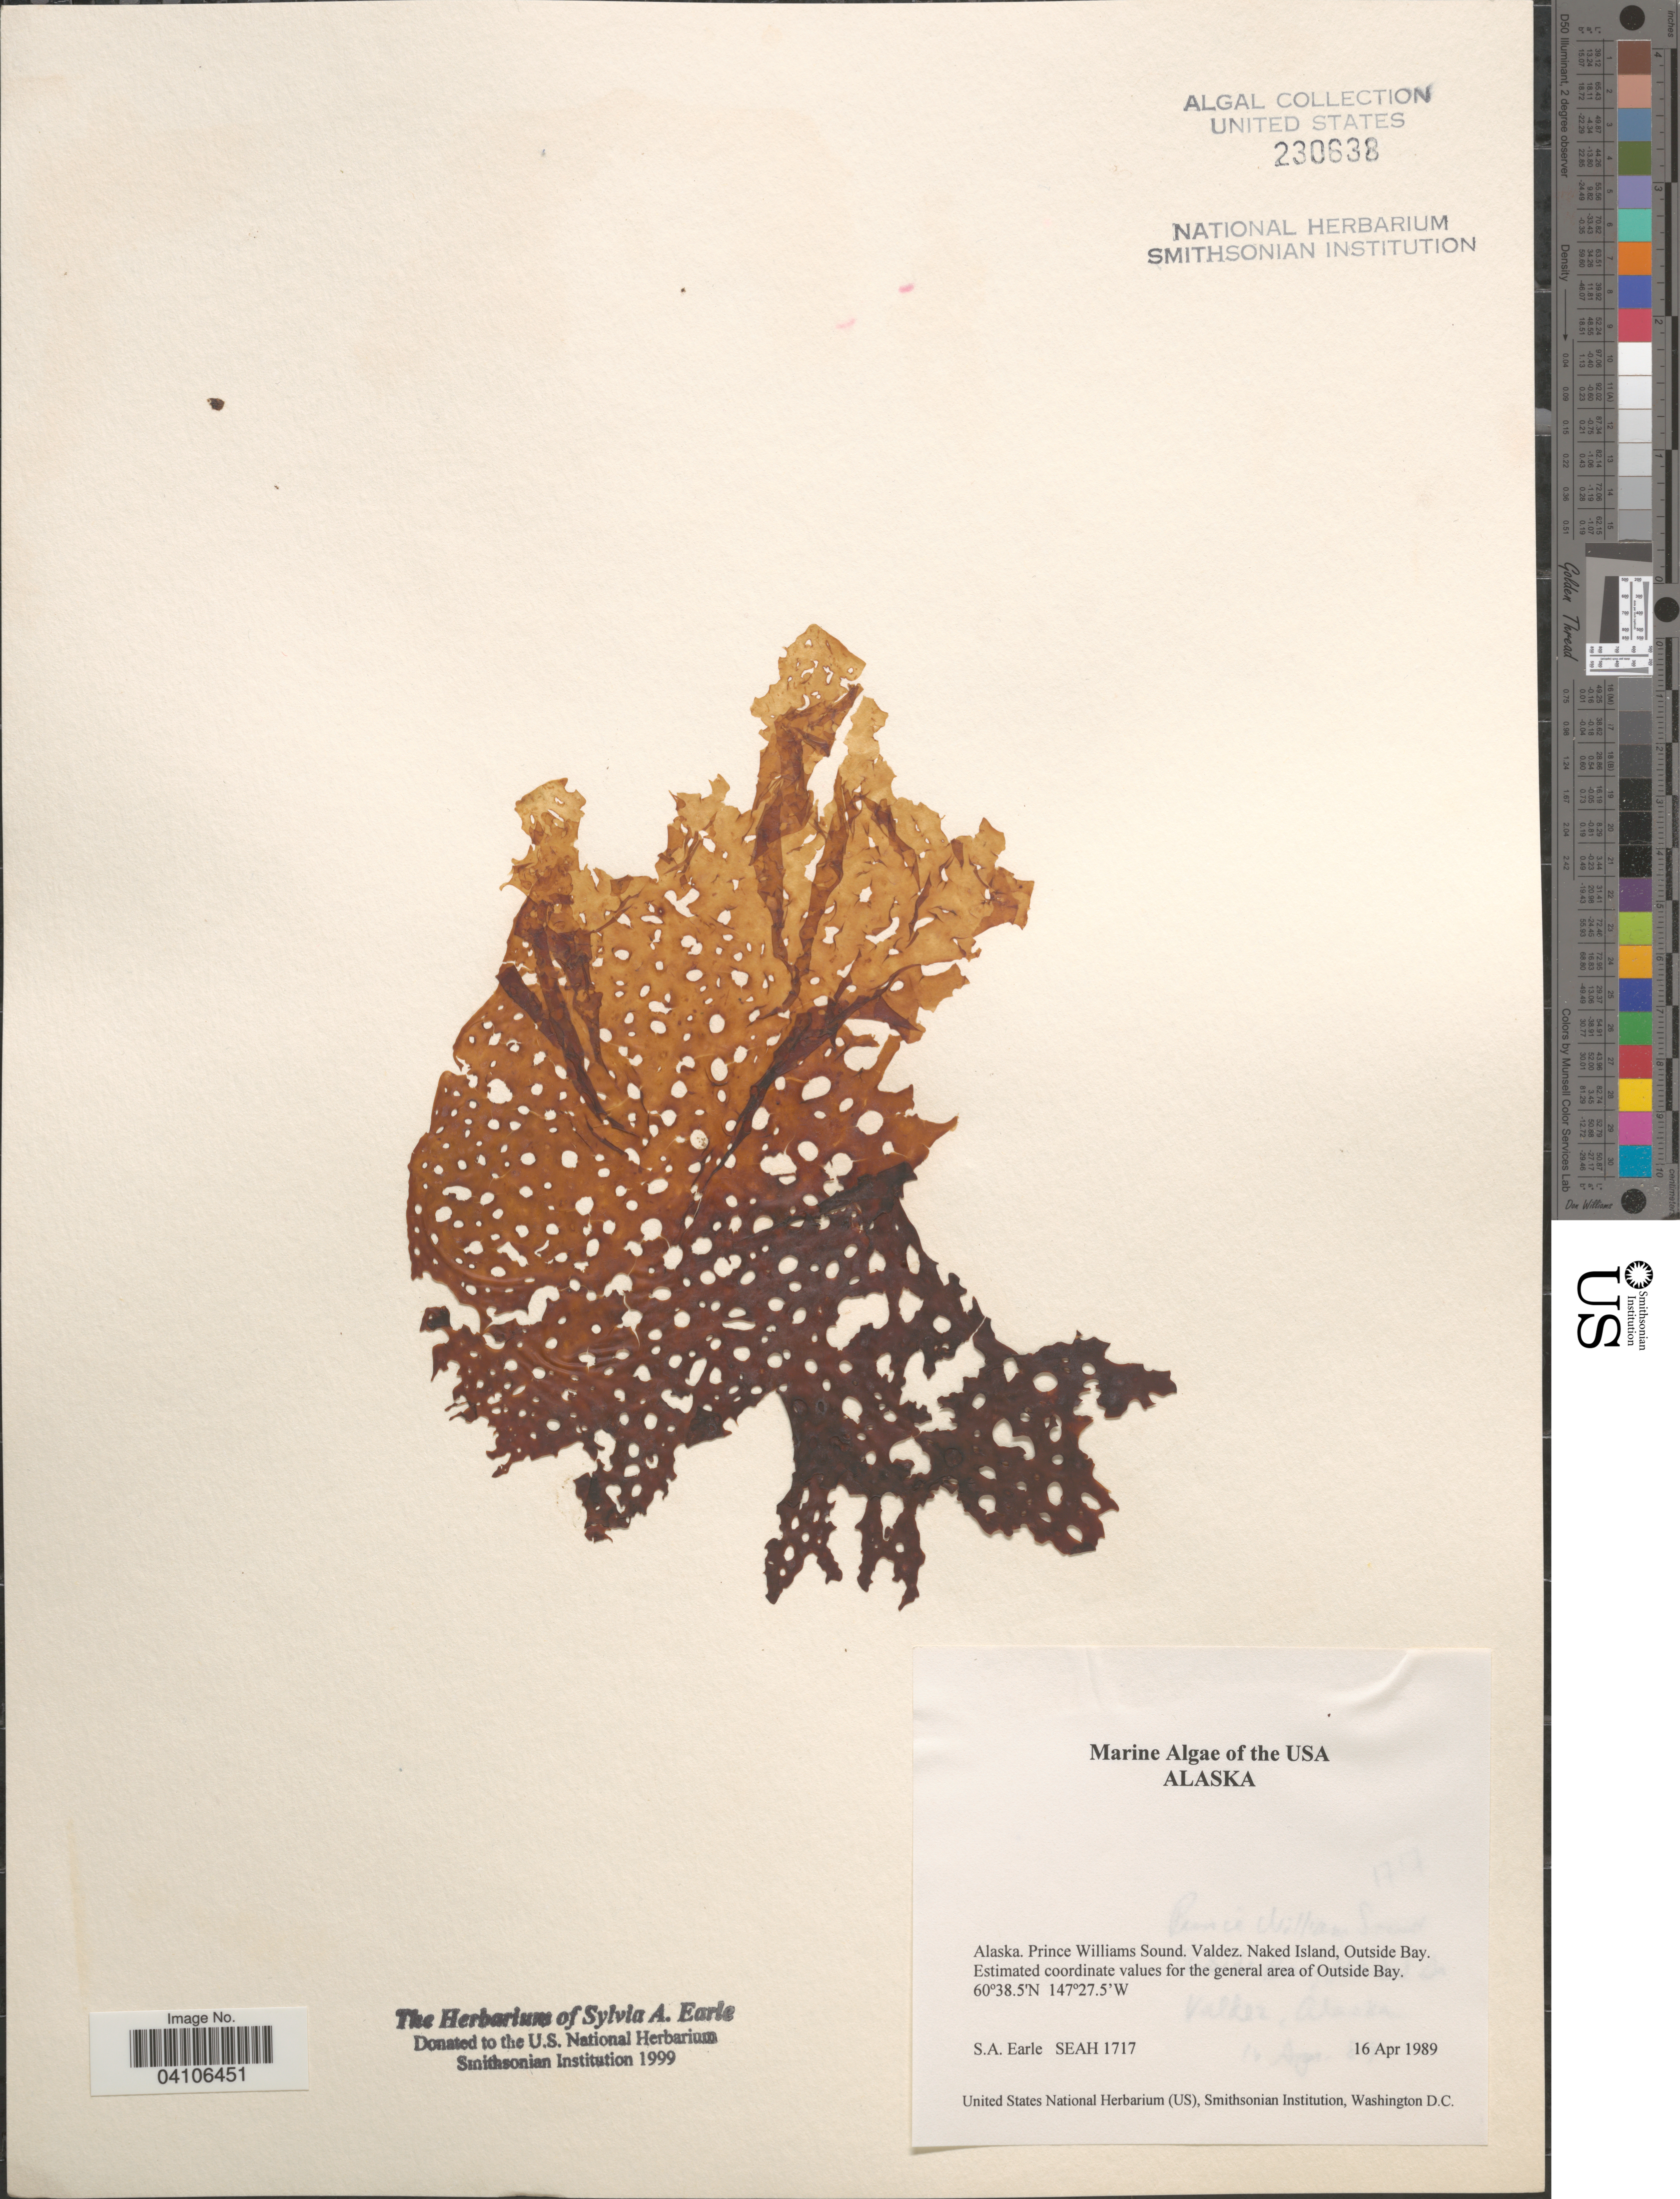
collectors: S. A. Earle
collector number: SEAH1717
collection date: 1989-04-16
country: United States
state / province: Alaska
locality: Prince Williams Sound. Valdez. Naked Island, Outside Bay. Estimated coordinate values for the general area of Outside Bay.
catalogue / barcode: US 230638